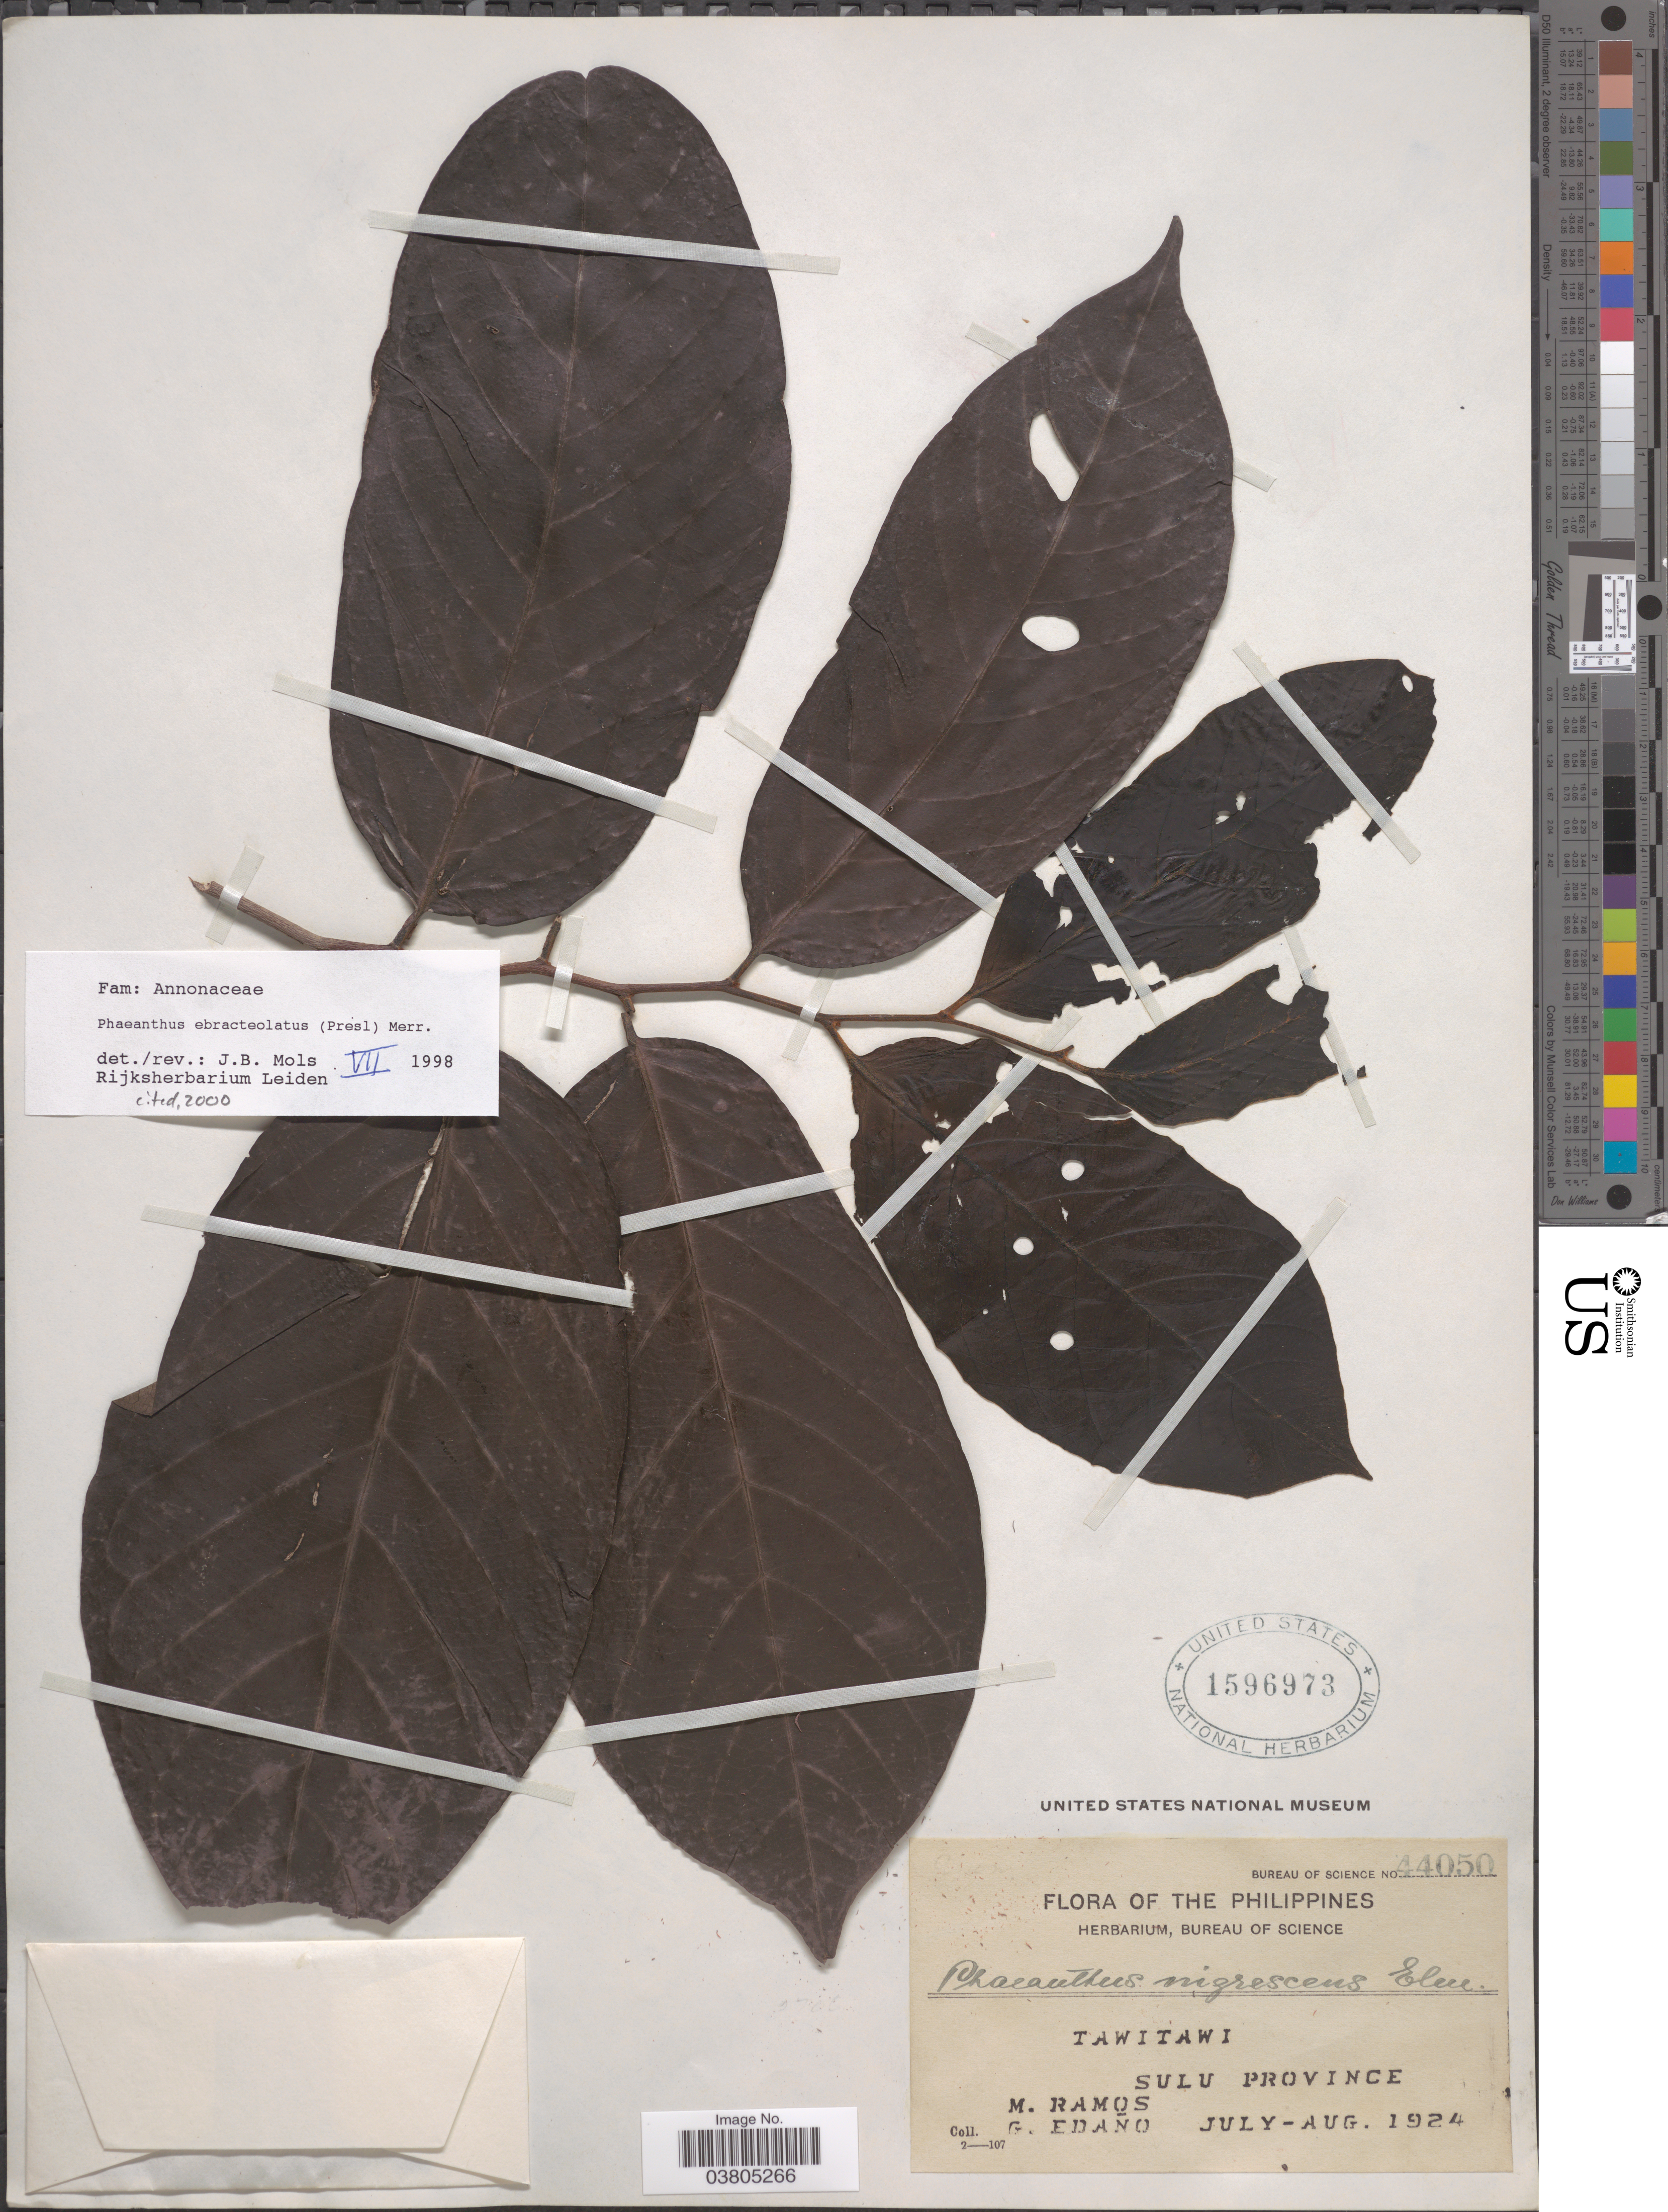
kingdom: Plantae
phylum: Tracheophyta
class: Magnoliopsida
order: Magnoliales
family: Annonaceae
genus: Phaeanthus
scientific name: Phaeanthus ebracteolatus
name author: (C. Presl) Merr.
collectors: M. Ramos & G. Edaño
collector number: Bureau of Science 44050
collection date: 1924-07/1924-08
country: Philippines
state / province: Muslim Mindanao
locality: Tawitawi. Sulu Province.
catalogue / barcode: US 1596973